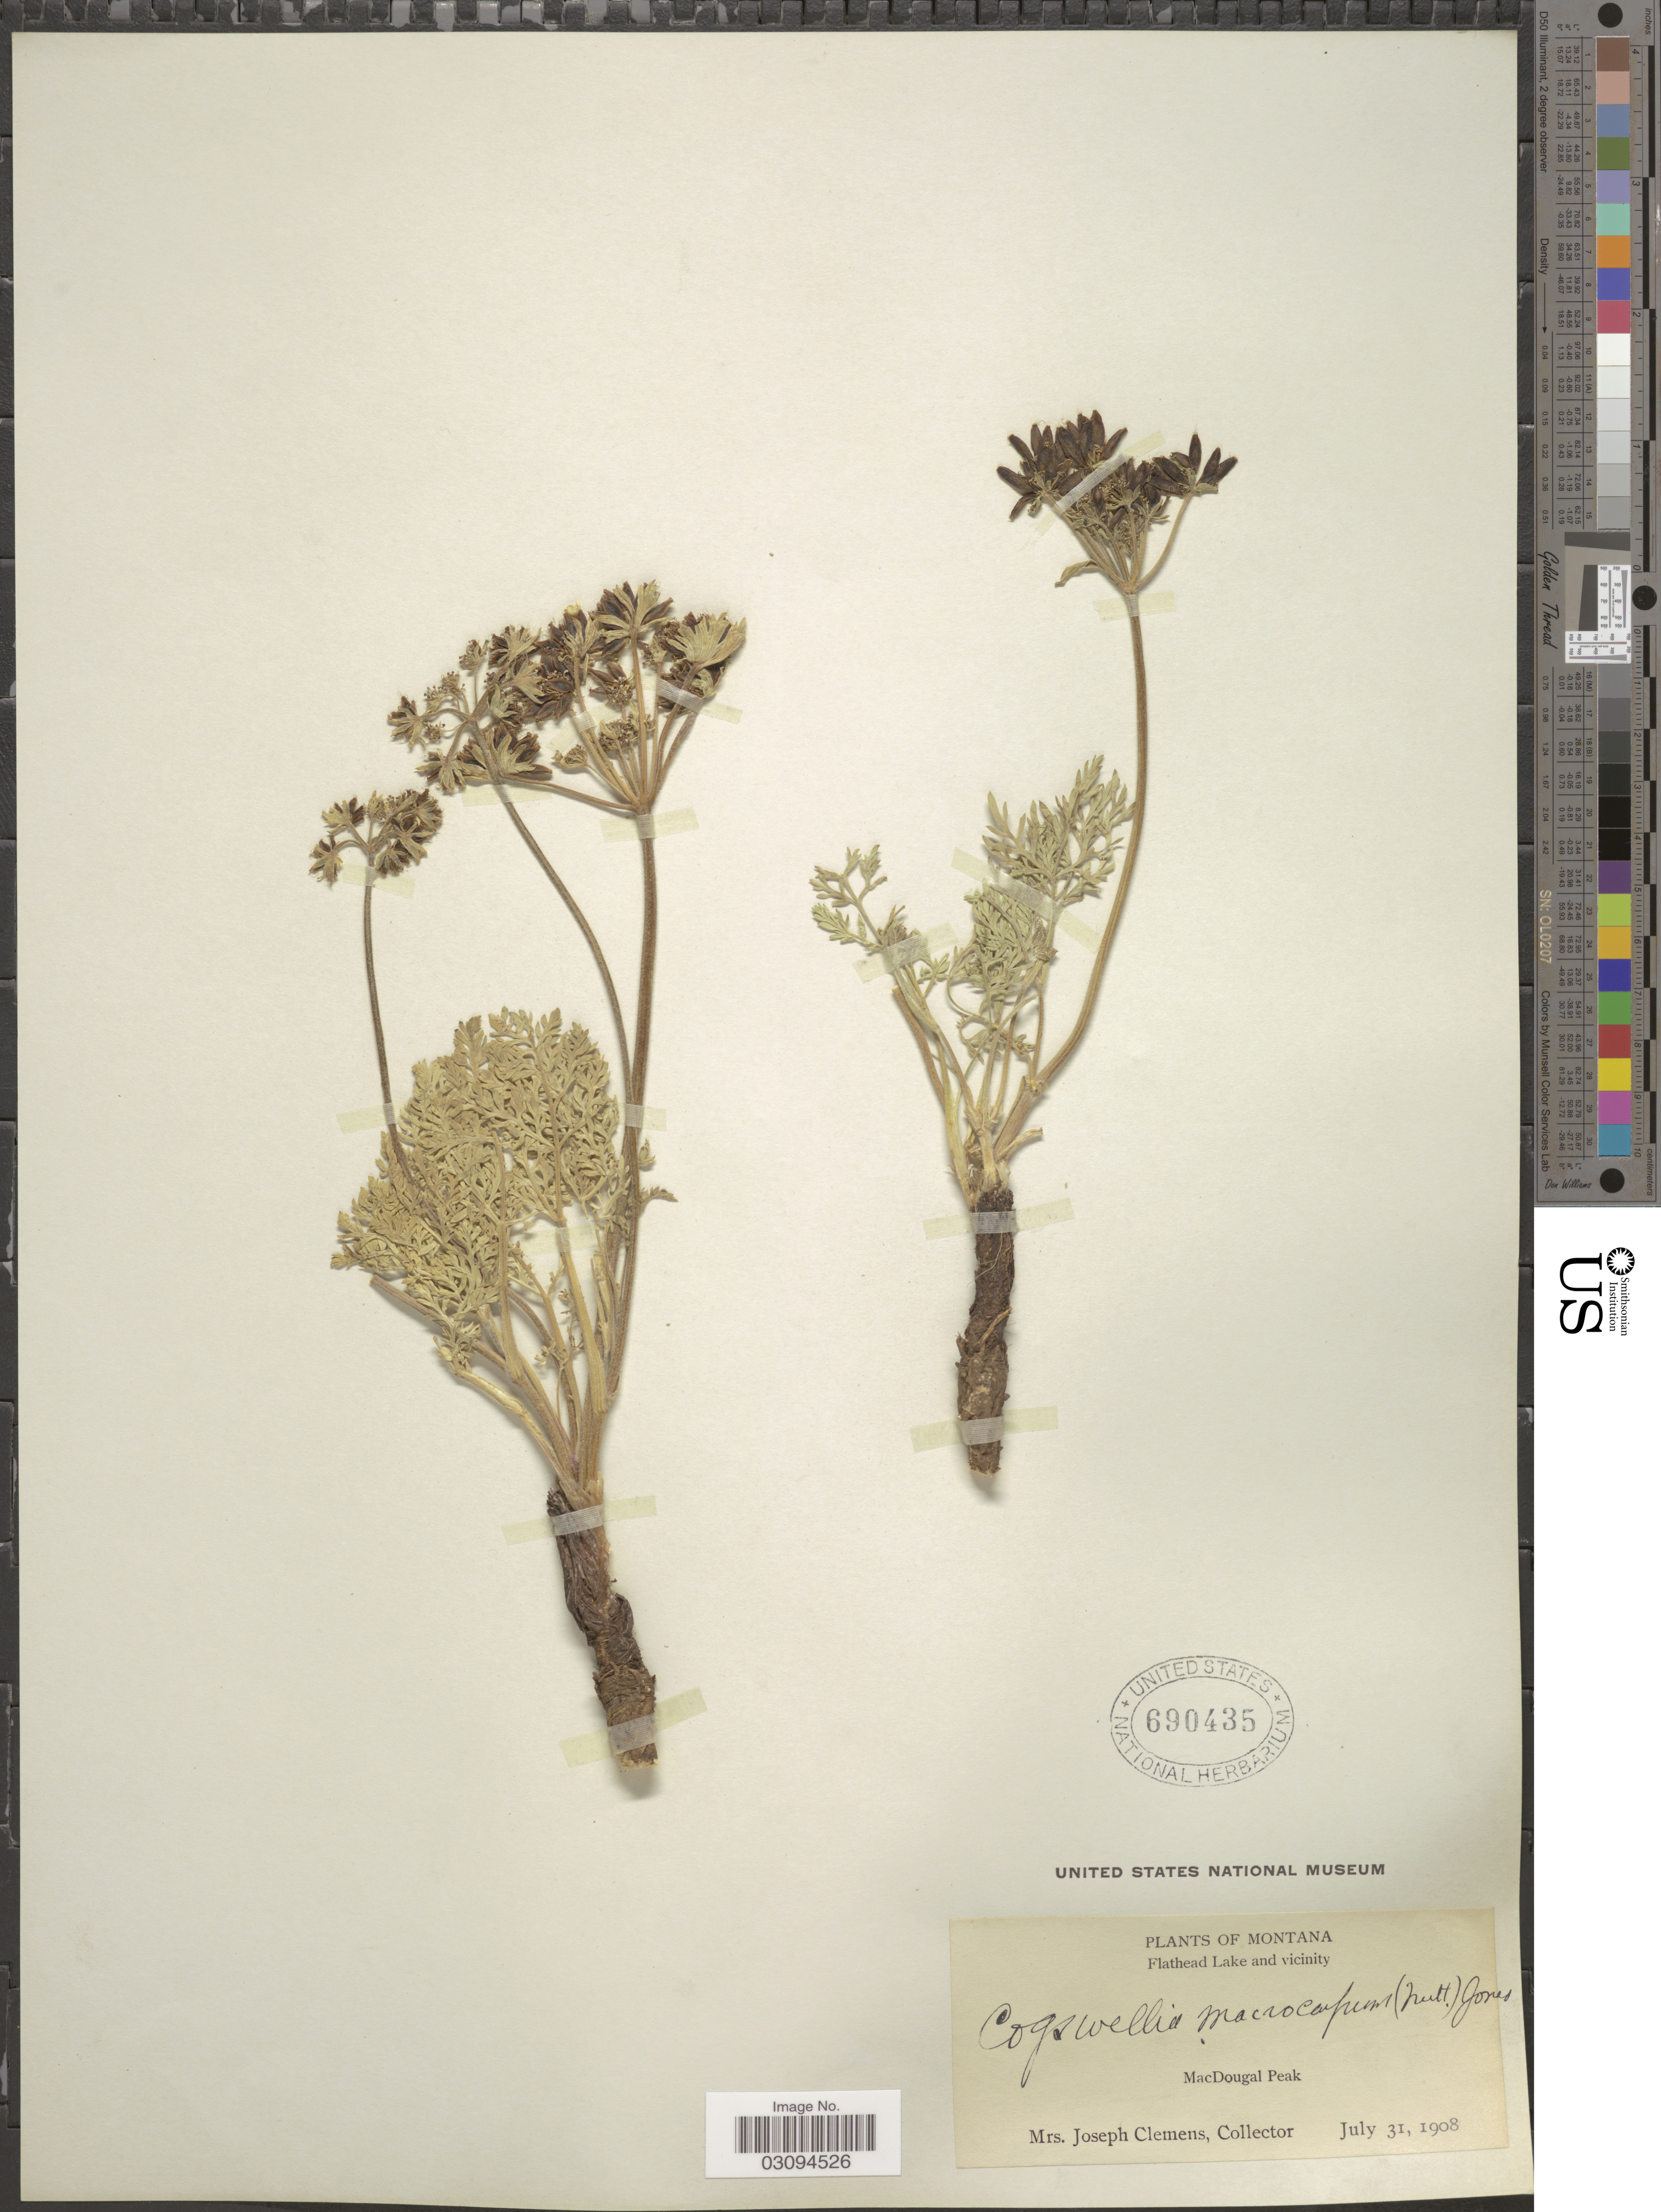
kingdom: Plantae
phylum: Tracheophyta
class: Magnoliopsida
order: Apiales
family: Apiaceae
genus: Lomatium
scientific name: Lomatium macrocarpum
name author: (Hook. et al.) J.M. Coult. & Rose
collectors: M. S. Clemens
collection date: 1908-07-31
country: United States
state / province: Montana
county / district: Lake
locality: Flathead Lake and vicinity. MacDougal Peak.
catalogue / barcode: US 690435